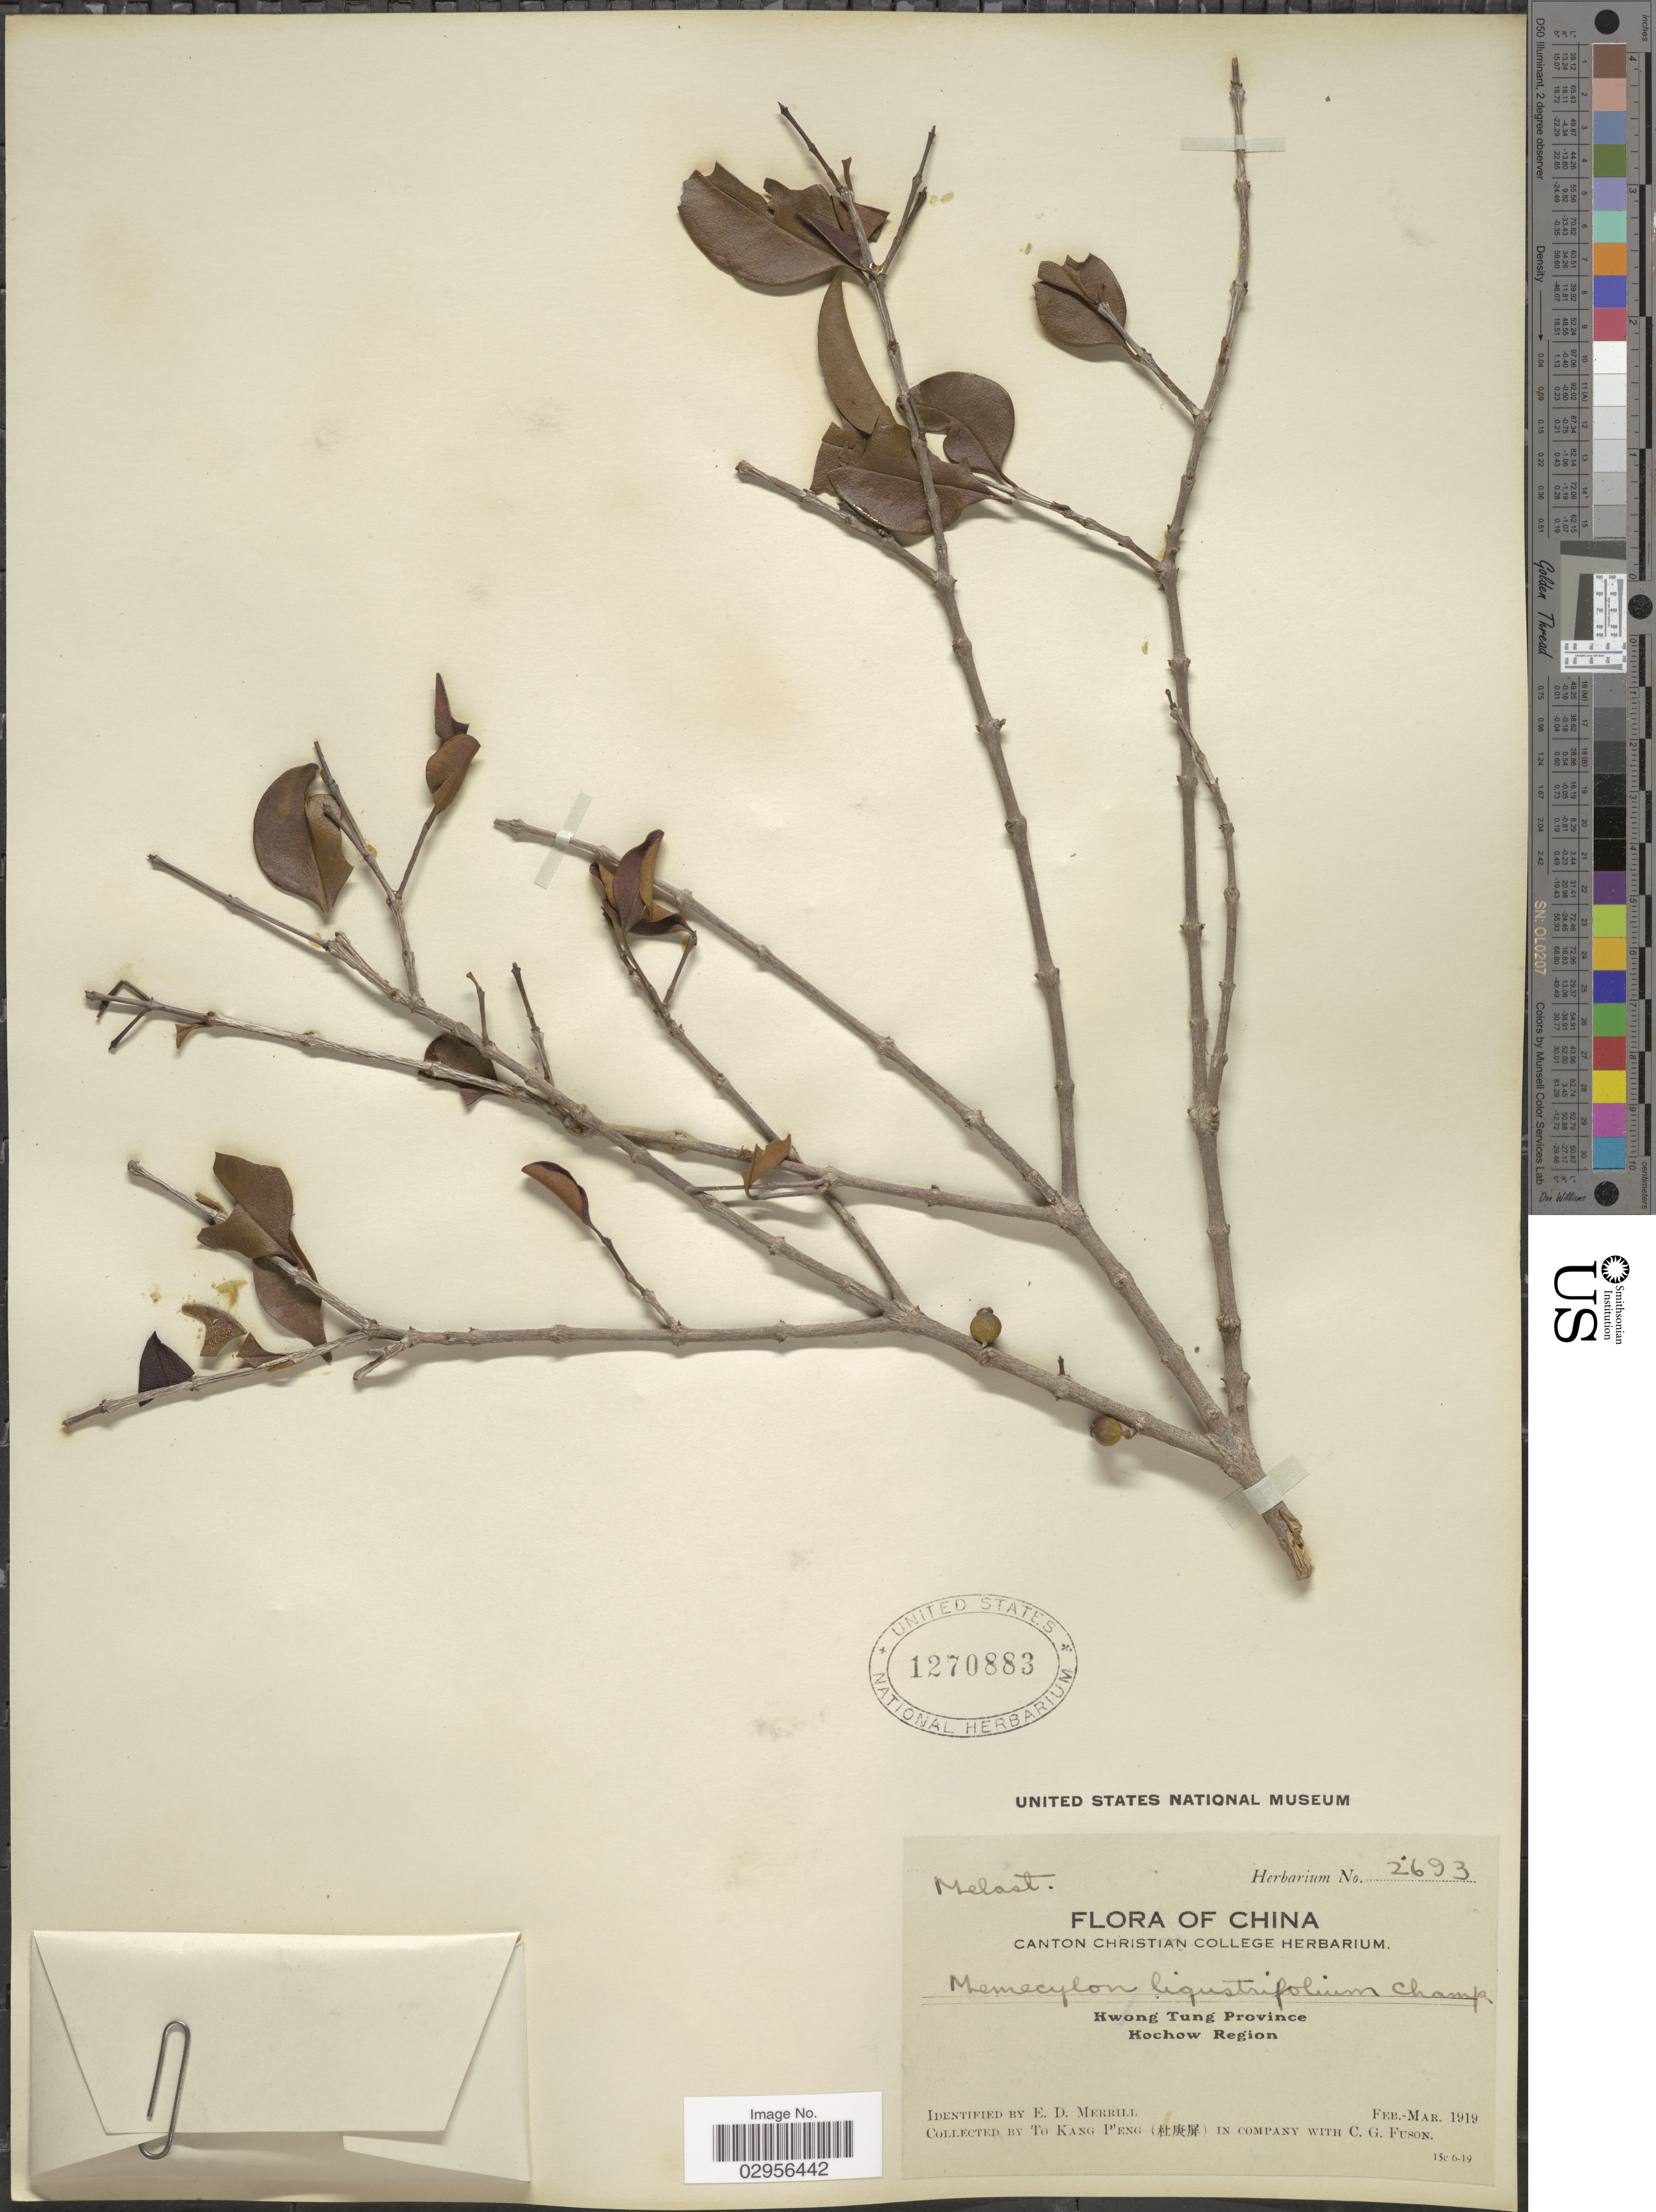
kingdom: Plantae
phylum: Tracheophyta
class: Magnoliopsida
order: Myrtales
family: Melastomataceae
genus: Memecylon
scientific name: Memecylon ligustrifolium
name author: Champ. ex Benth.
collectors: To Kang P'eng & C. Fuson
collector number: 2693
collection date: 1919-02/1919-03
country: China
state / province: Guangdong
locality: Kwong Tung Province. Kochow Region.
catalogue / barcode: US 1270883